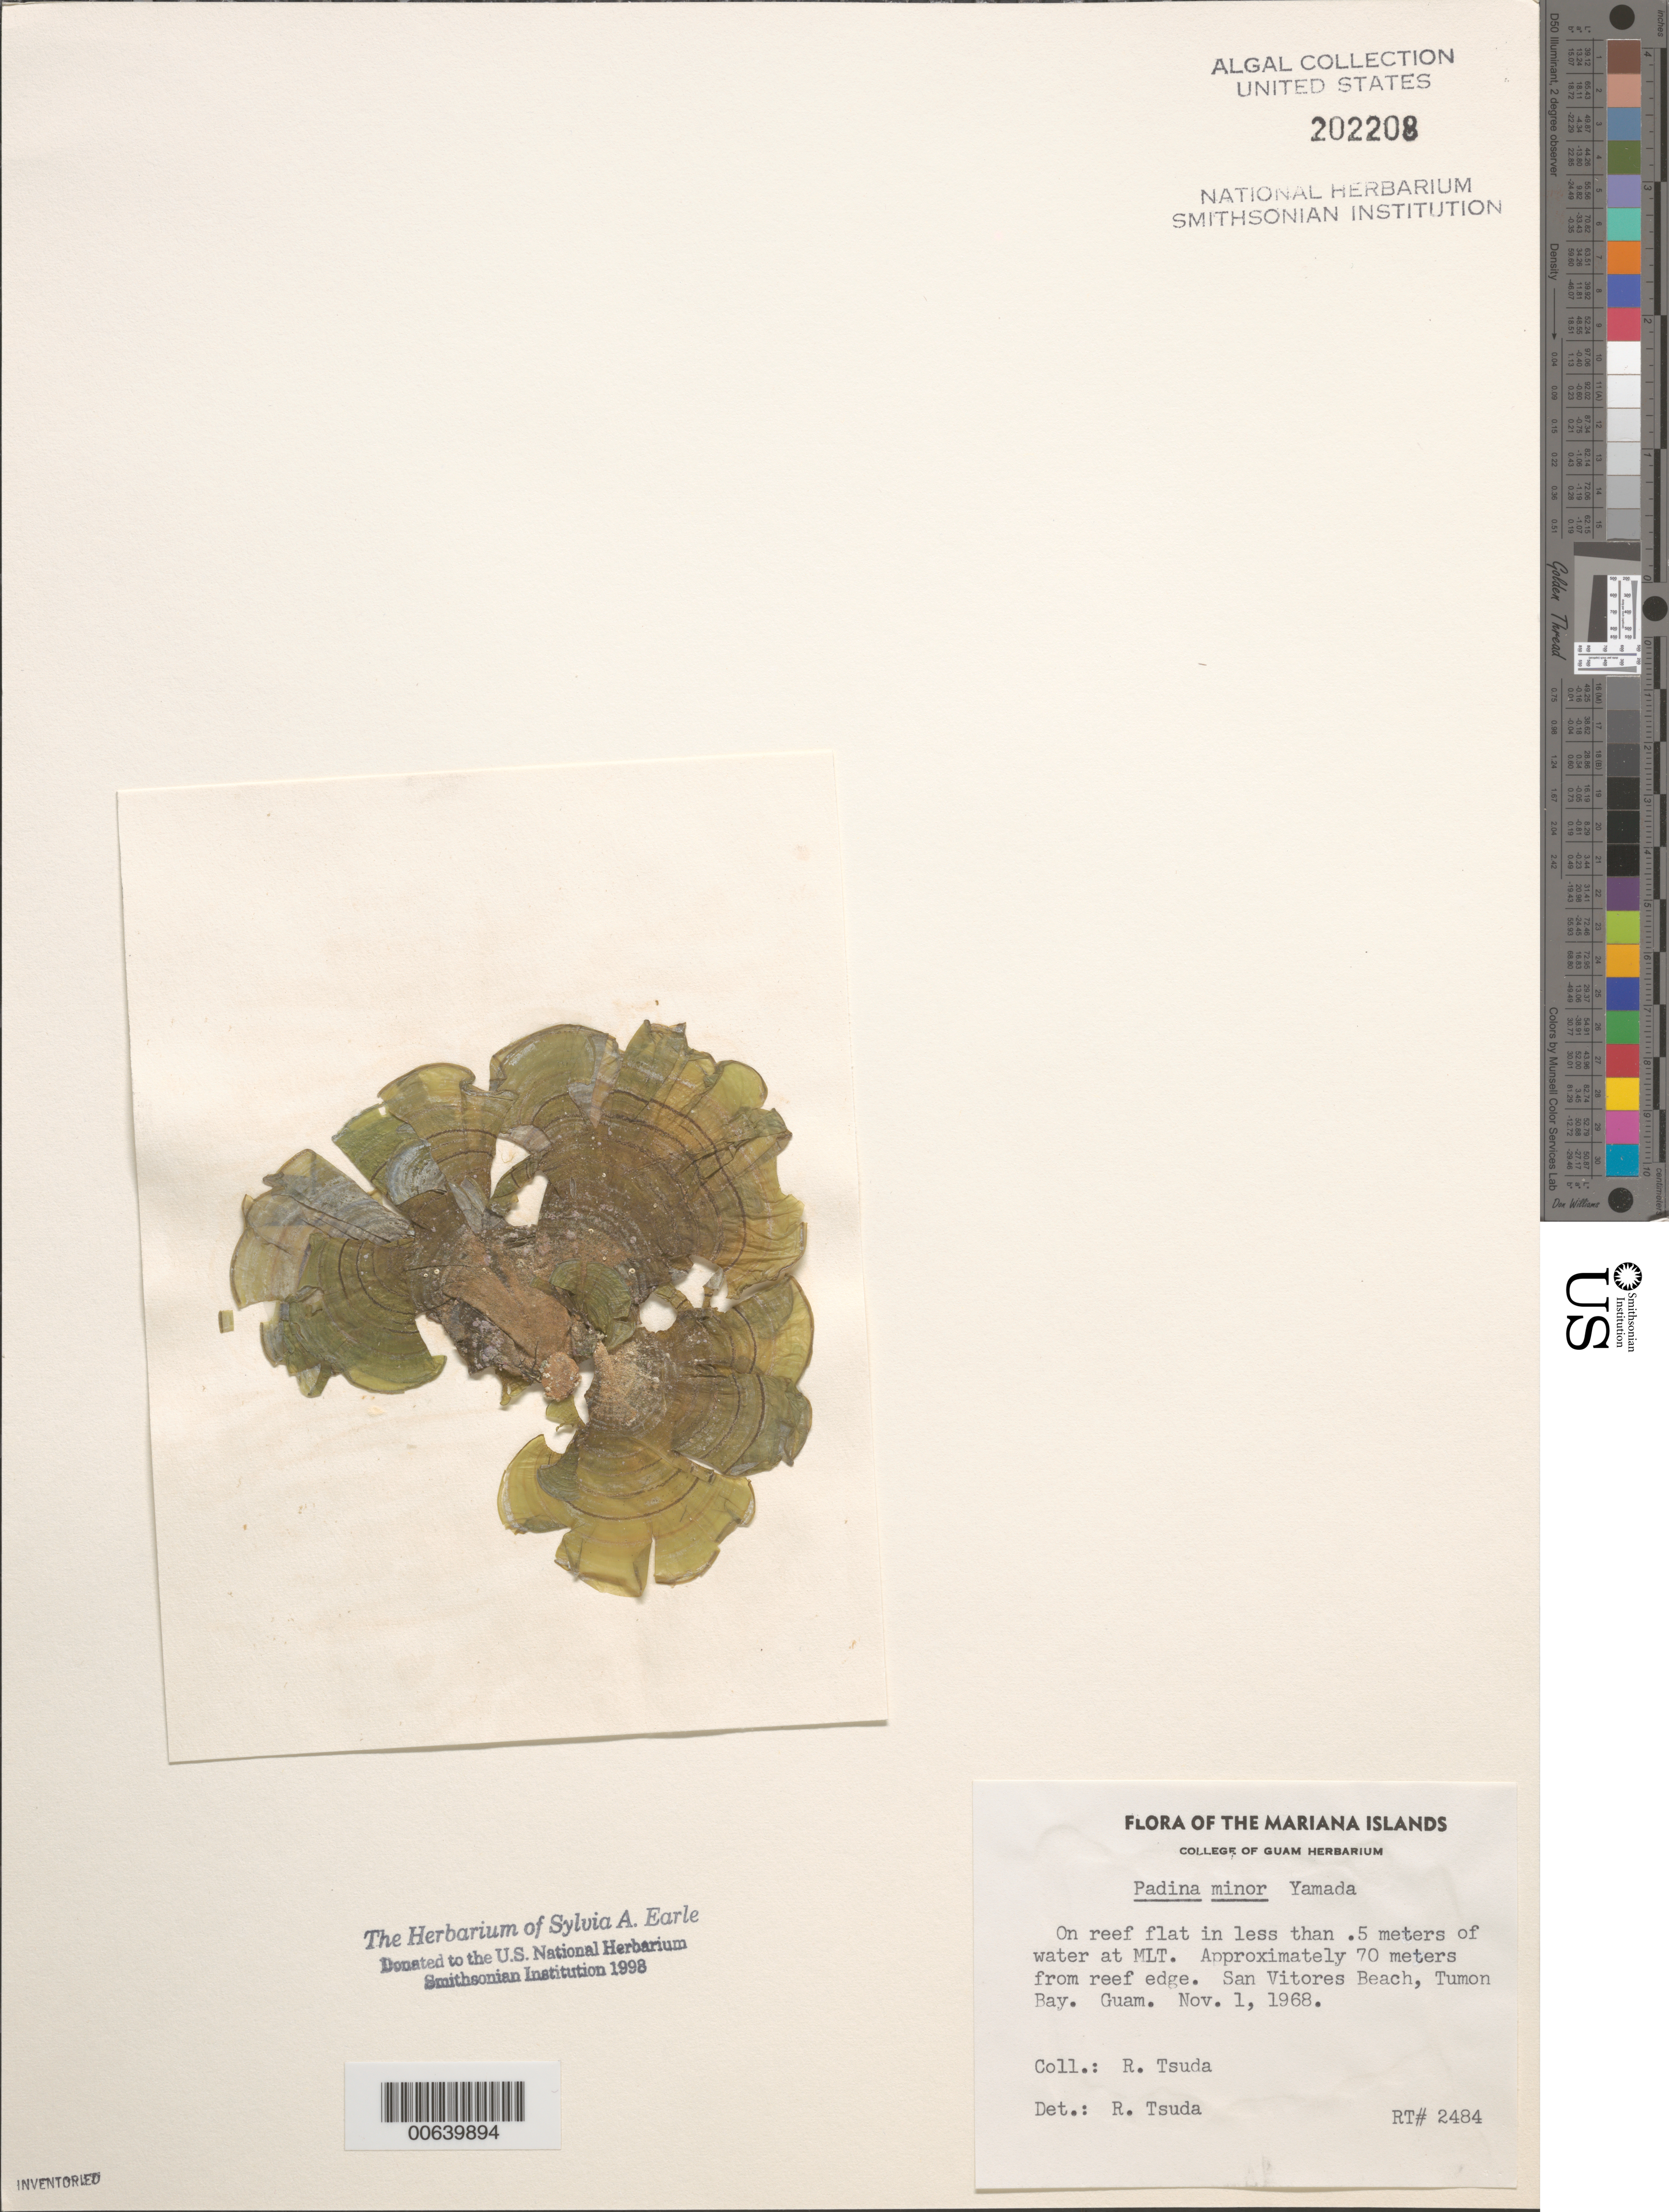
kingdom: Chromista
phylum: Ochrophyta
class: Phaeophyceae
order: Dictyotales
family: Dictyotaceae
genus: Padina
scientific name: Padina minor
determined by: Tsuda, R. T.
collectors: R. Tsuda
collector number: Rt 2484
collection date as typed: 01 Nov 1968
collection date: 1968-11-01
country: Guam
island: Guam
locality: San Vitores Beach, Tumon Bay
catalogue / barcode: US 202208